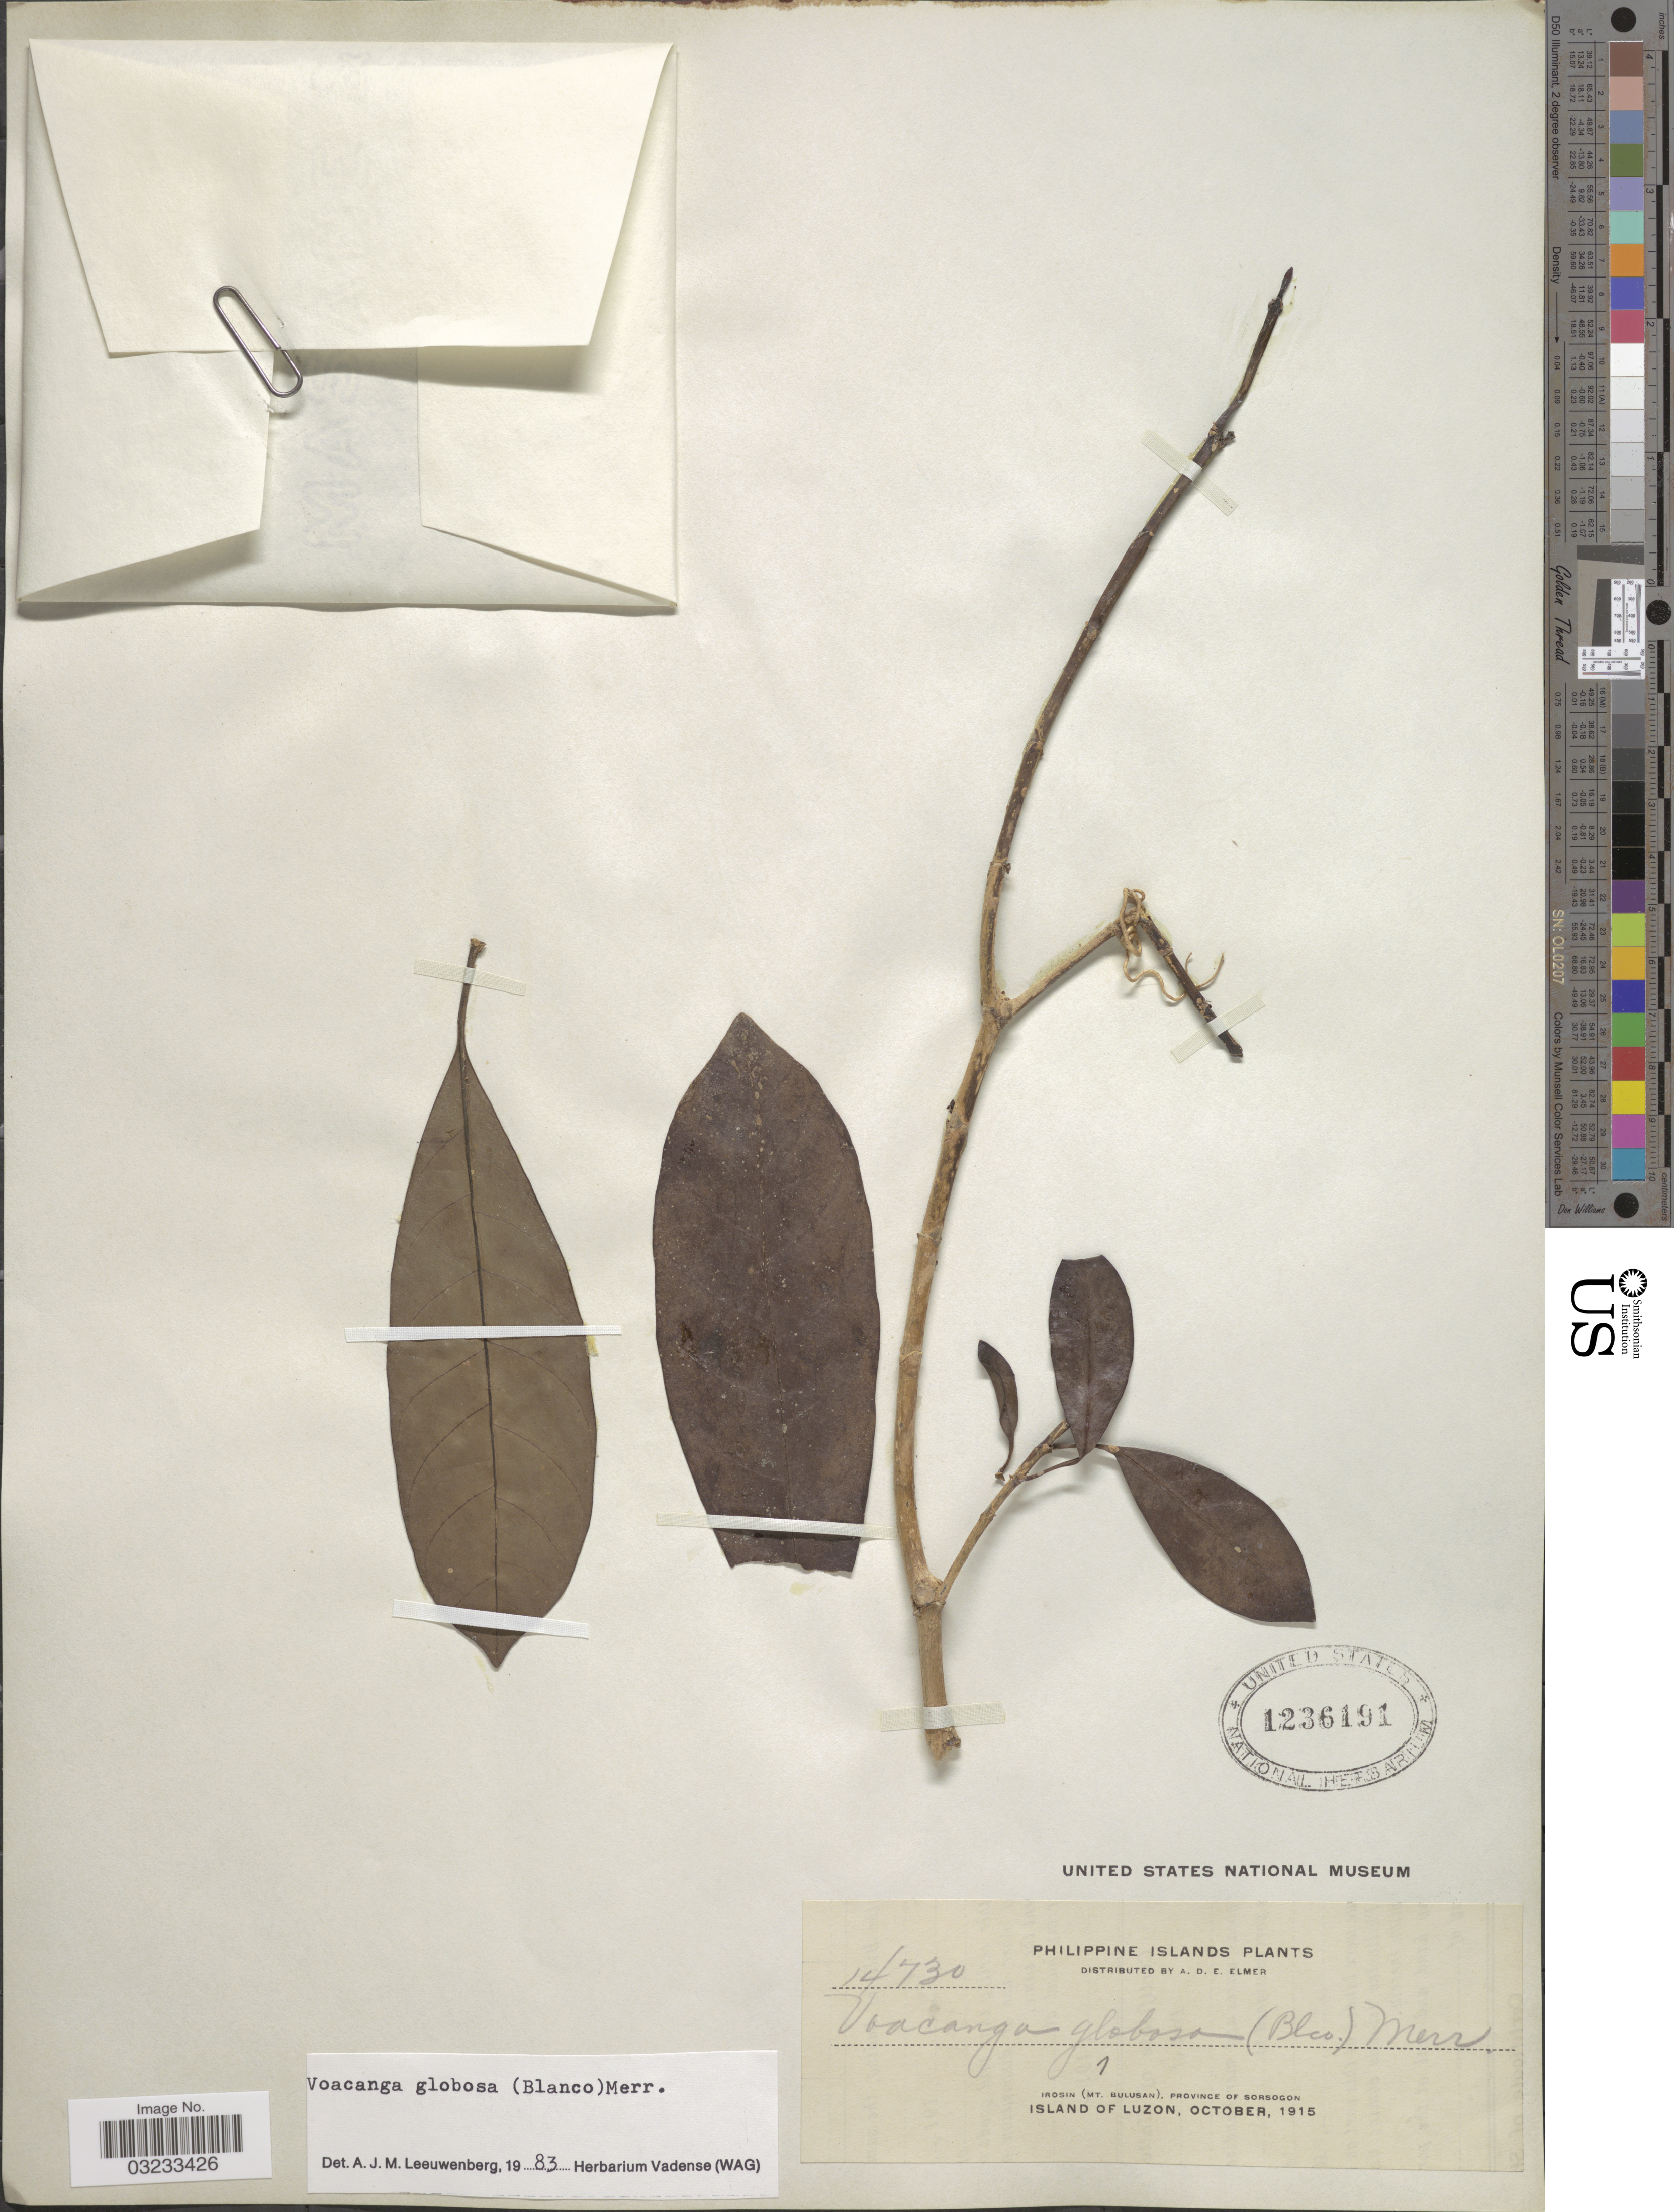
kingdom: Plantae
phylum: Tracheophyta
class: Magnoliopsida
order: Gentianales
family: Apocynaceae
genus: Voacanga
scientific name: Voacanga globosa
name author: (Blanco) Merr.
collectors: A. D. E. Elmer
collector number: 14730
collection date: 1915-10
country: Philippines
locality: Irosin (Mt. Bulusan), Province of Sorsogon, Island of Luzon.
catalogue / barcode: US 1236191